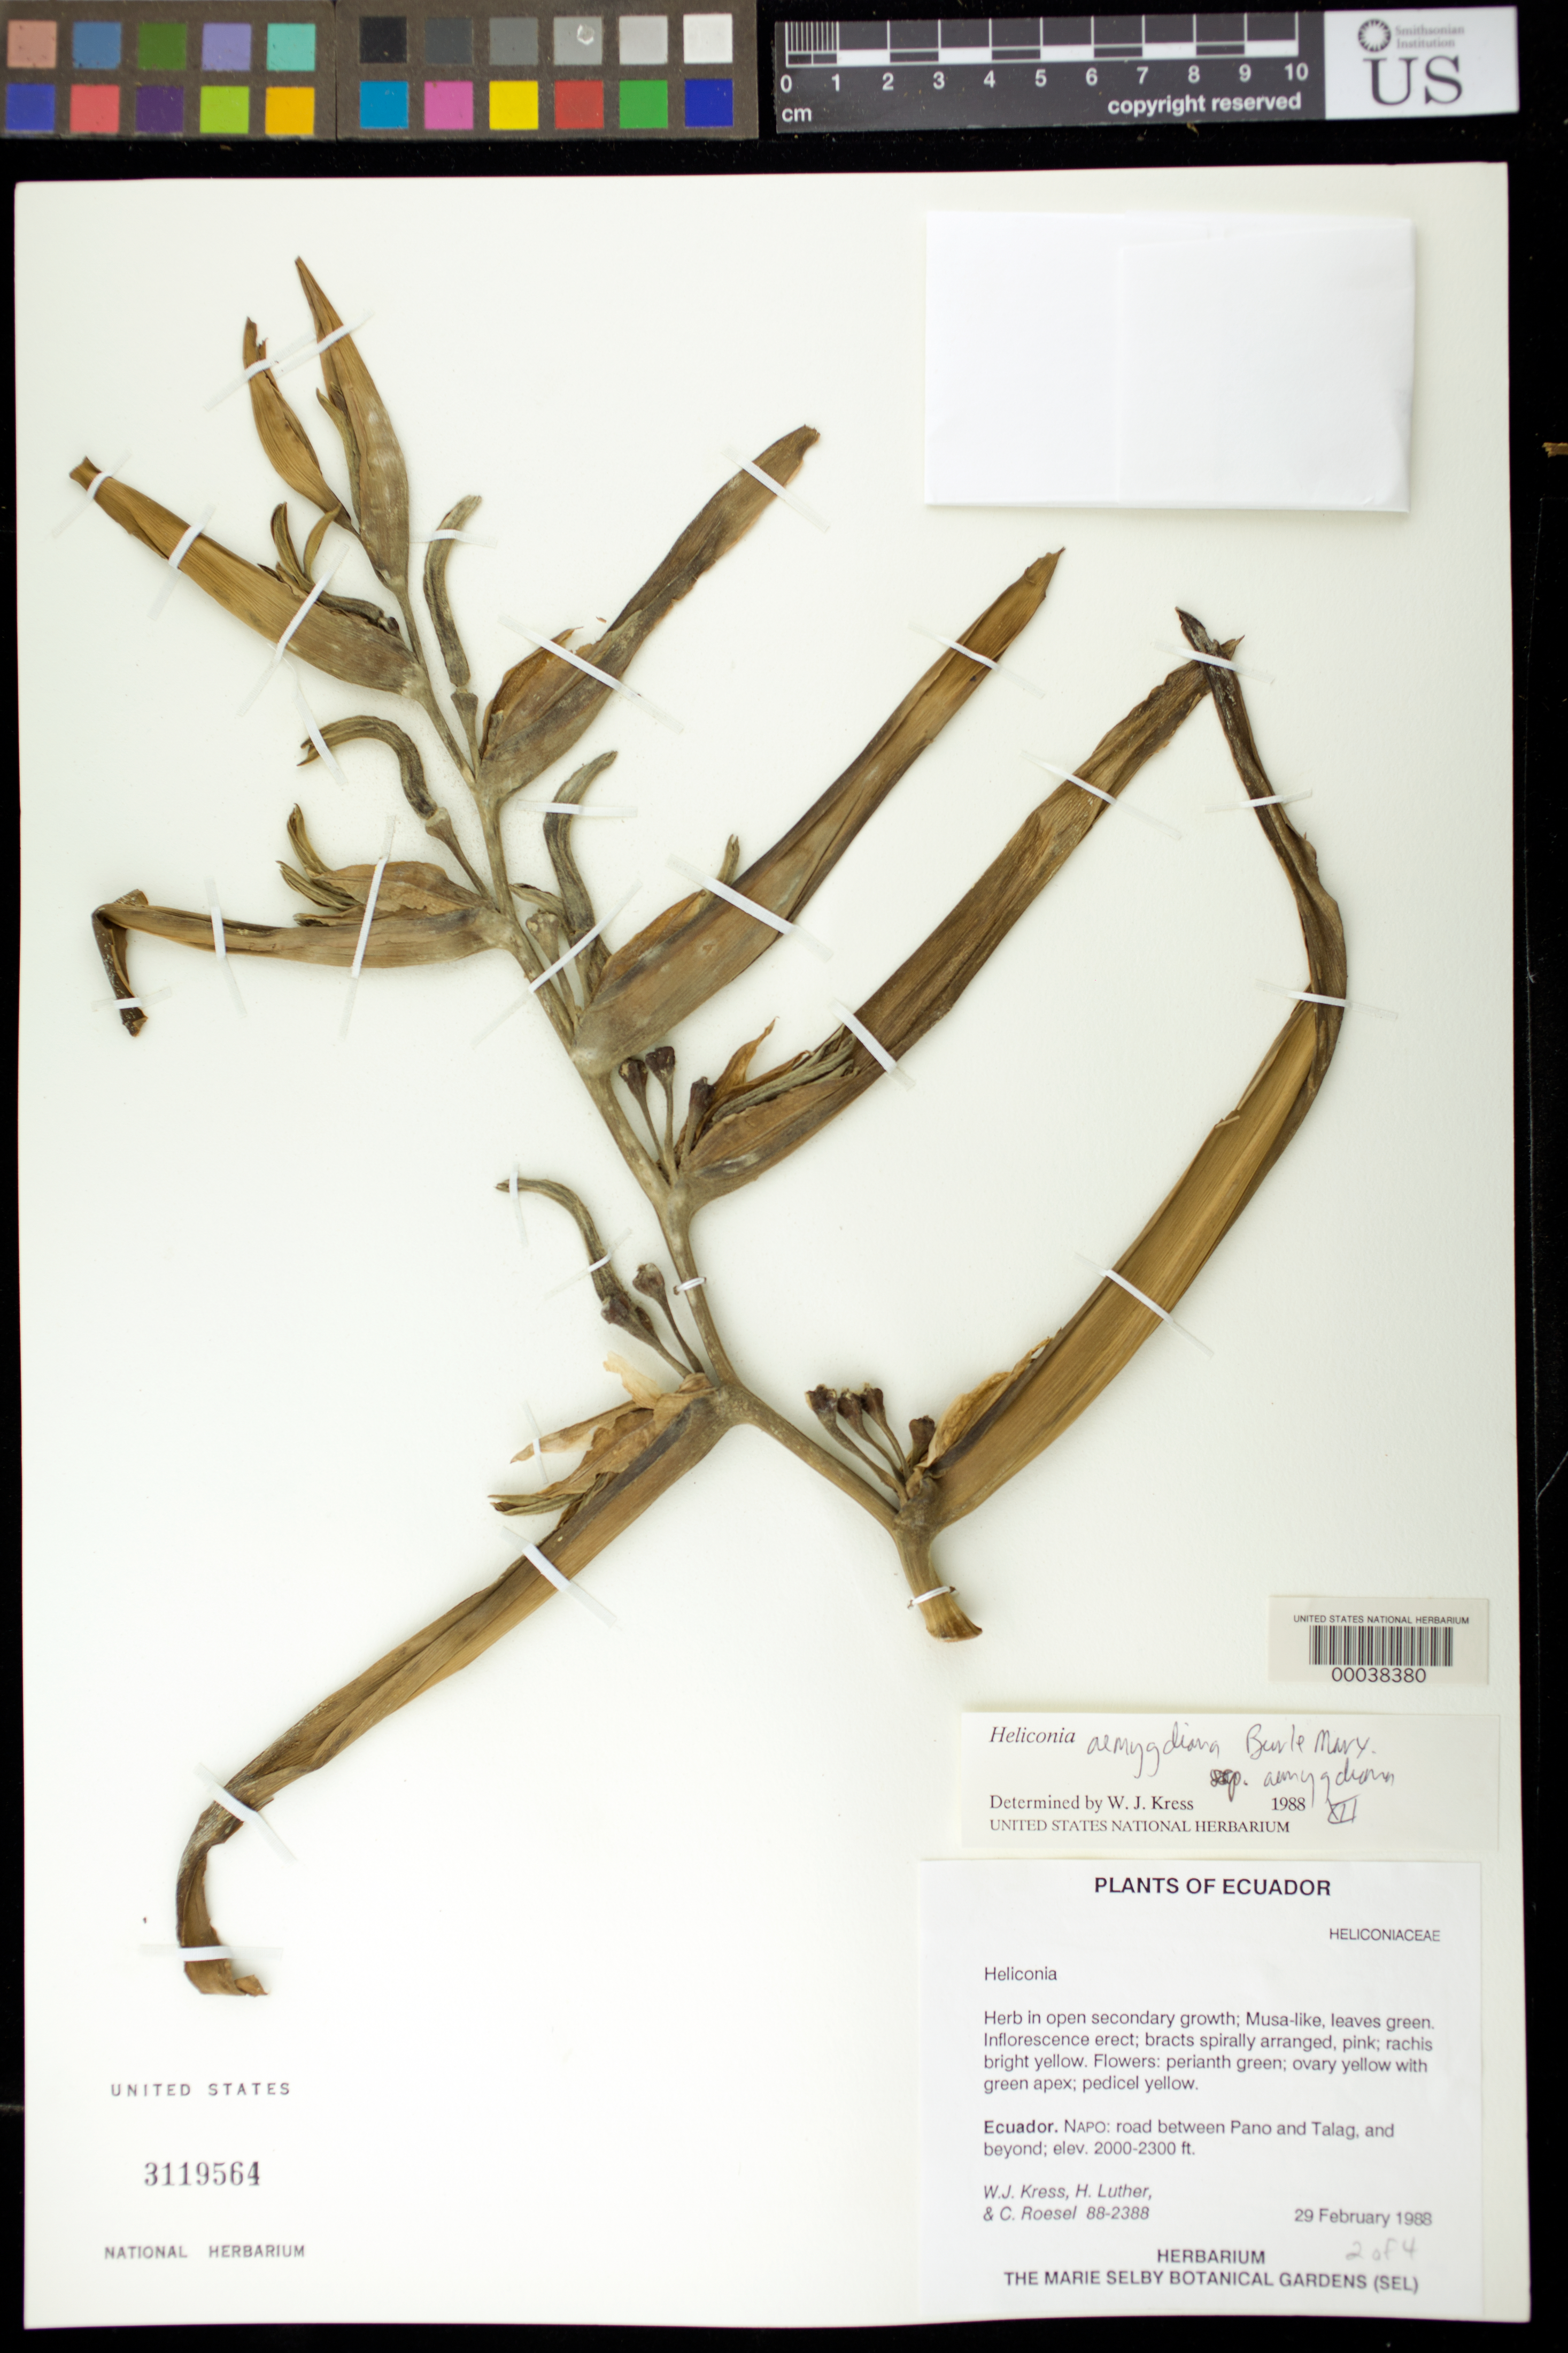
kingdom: Plantae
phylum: Tracheophyta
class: Liliopsida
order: Zingiberales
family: Heliconiaceae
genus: Heliconia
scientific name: Heliconia aemygdiana subsp. aemygdiana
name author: Burle-Marx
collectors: W. J. Kress, Harry E. Luther & C. S. Roesel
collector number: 88-2388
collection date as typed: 29 Feb 1988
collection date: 1988-02-29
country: Ecuador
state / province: Napo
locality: Road between pano and talag, and beyond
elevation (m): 610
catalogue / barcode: US 3119564